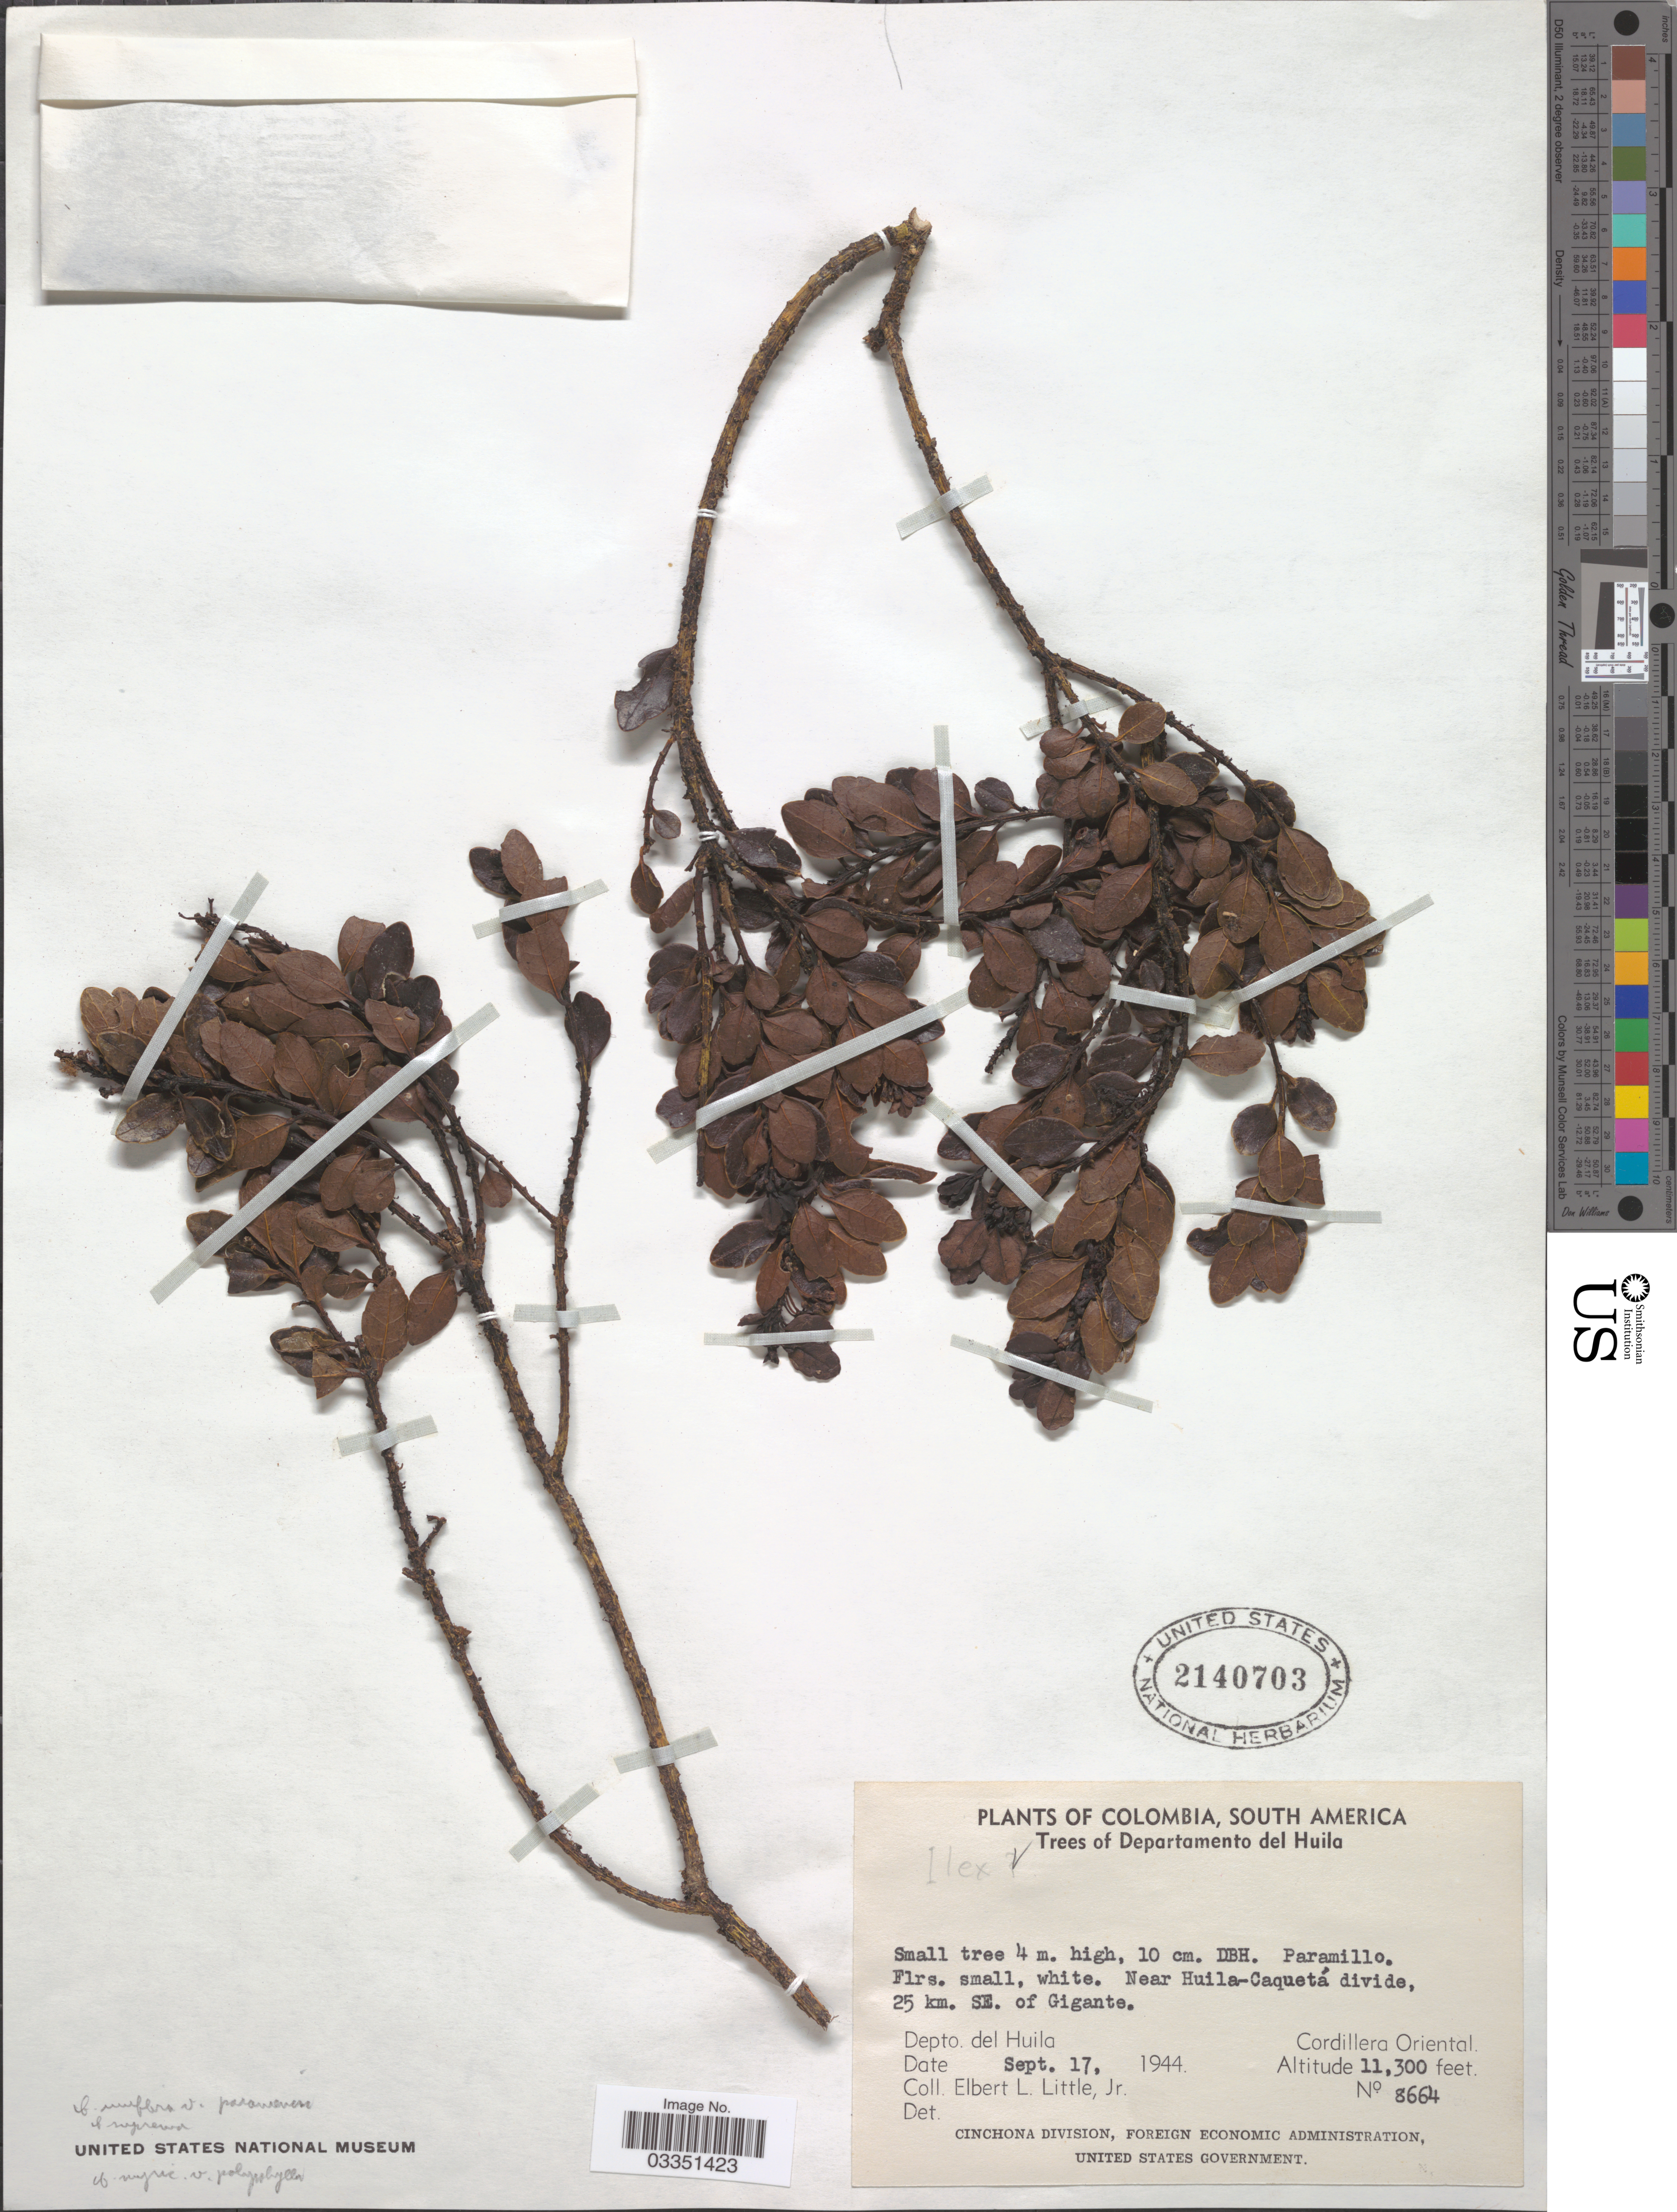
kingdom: Plantae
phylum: Tracheophyta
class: Magnoliopsida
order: Aquifoliales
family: Aquifoliaceae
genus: Ilex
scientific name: Ilex sp.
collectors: E. L. Little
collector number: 8664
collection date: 1944-09-17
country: Colombia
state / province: Huila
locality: Departamento del Huila. Near Huila-Caquetá divide, 25 km. SE. of Gigante. Cordillera Oriental.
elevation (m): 3444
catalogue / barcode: US 2140703